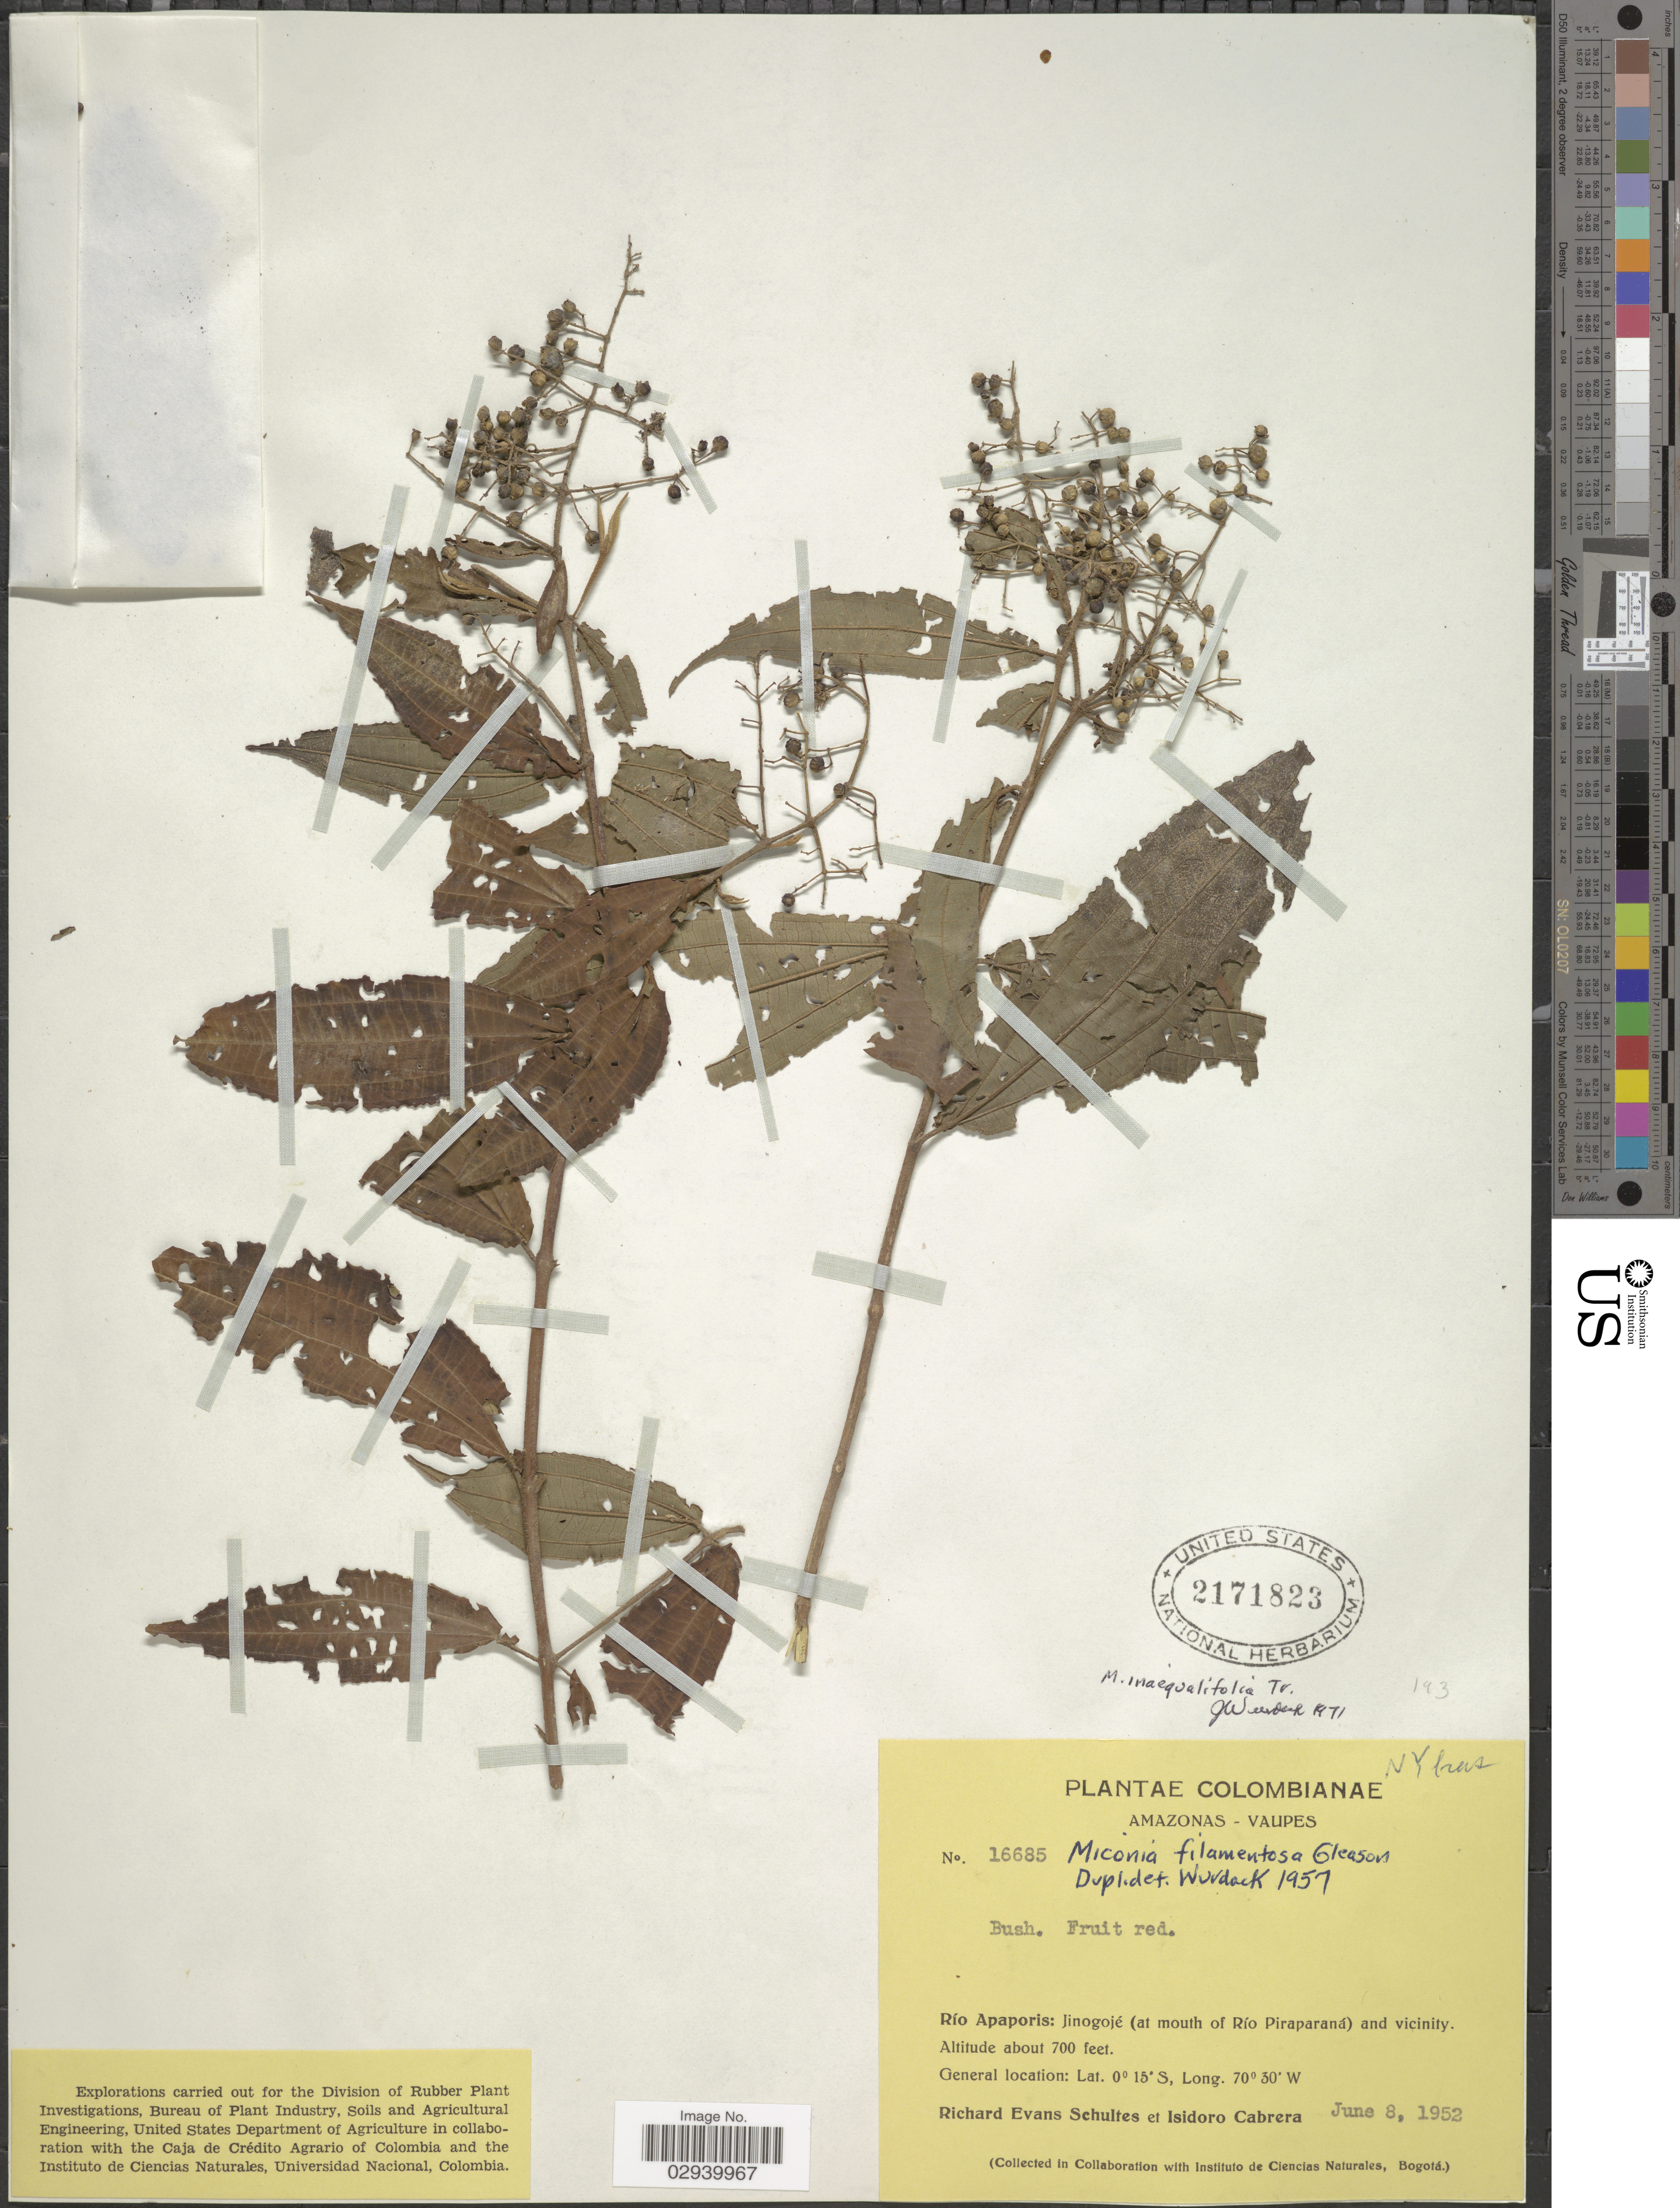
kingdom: Plantae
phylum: Tracheophyta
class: Magnoliopsida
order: Myrtales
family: Melastomataceae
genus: Miconia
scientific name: Miconia inaequalifolia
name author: Triana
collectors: R. E. Schultes & I. Cabrera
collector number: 16685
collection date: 1952-06-08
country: Colombia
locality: Amazonas-Vaupes. Río Apaporis: Jinogojé (at mouth of Río Piraparaná) and vicinity.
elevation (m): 213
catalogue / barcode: US 2171823